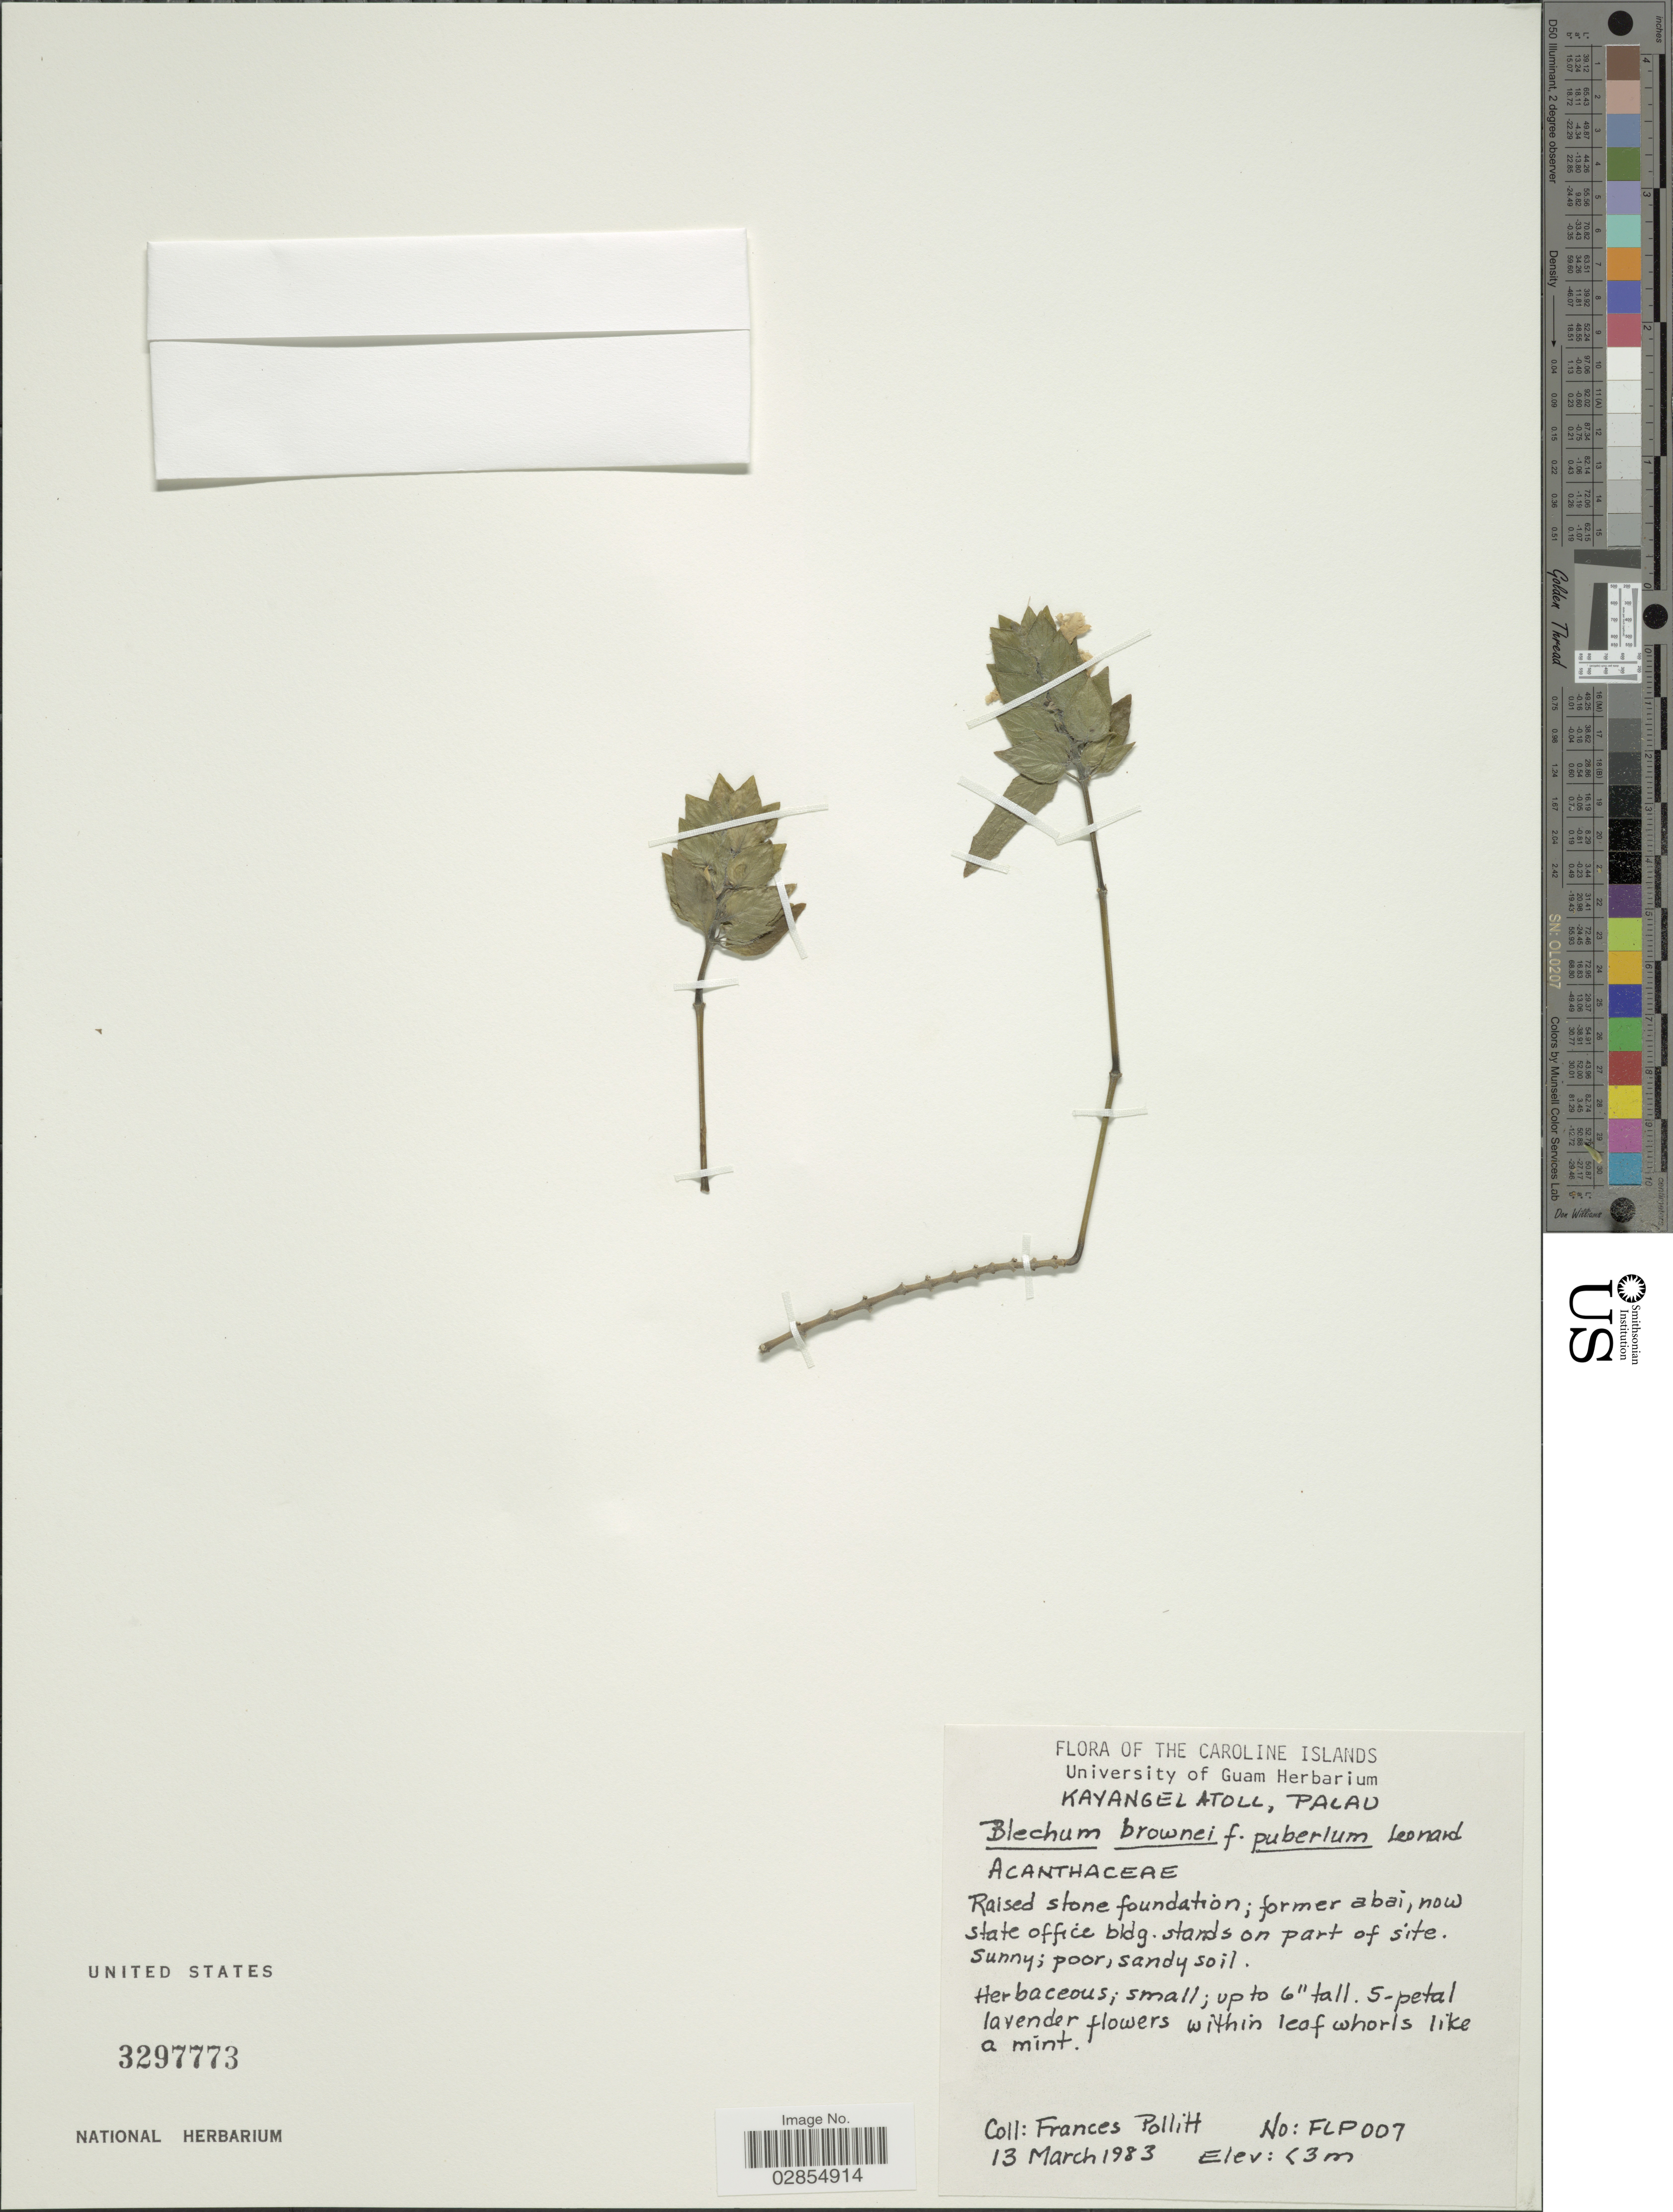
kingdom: Plantae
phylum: Tracheophyta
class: Magnoliopsida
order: Lamiales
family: Acanthaceae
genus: Blechum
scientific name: Blechum pyramidatum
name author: (Lam.) Urb.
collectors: F. Pollitt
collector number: FLP007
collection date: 1983-03-13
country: Palau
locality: Caroline Islands. Kayangel Atoll, Palau.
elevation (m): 3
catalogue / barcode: US 3297773